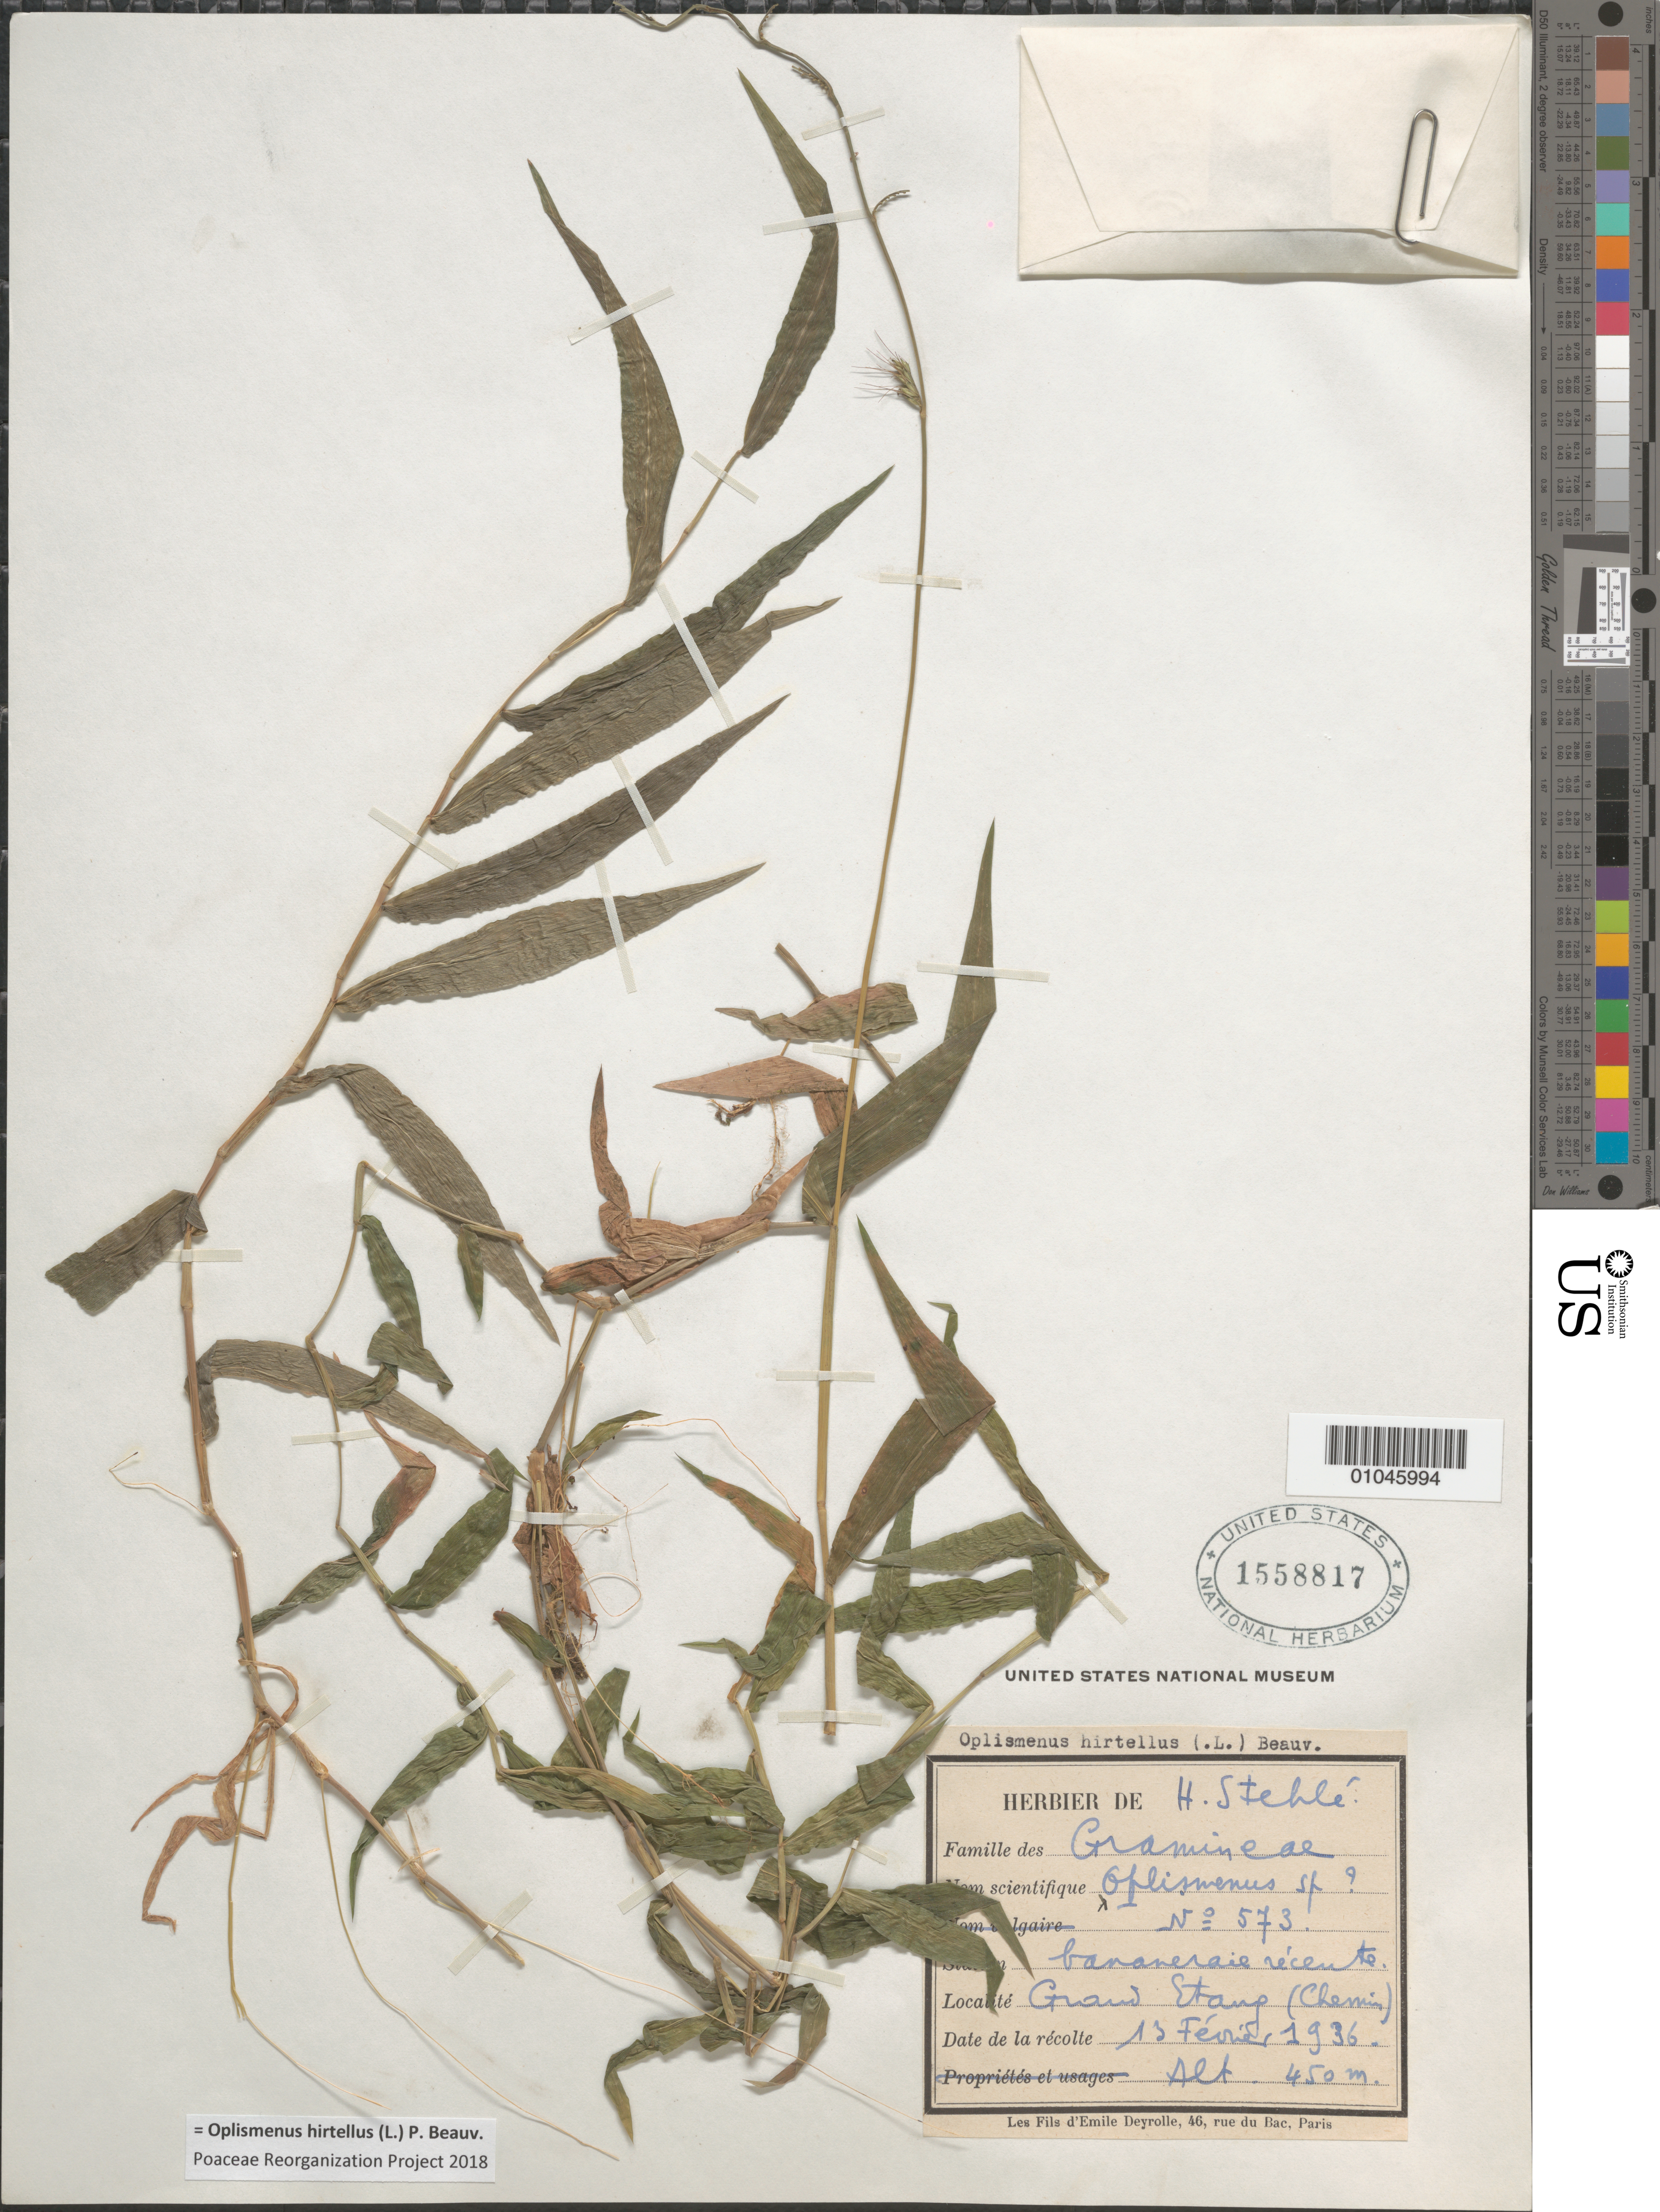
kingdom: Plantae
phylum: Tracheophyta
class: Liliopsida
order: Poales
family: Poaceae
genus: Oplismenus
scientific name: Oplismenus hirtellus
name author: (L.) P. Beauv.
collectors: H. Stehlé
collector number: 573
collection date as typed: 13 Feb 1936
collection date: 1936-02-13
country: Guadeloupe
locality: Grand Etang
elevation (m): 450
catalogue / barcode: US 1558817